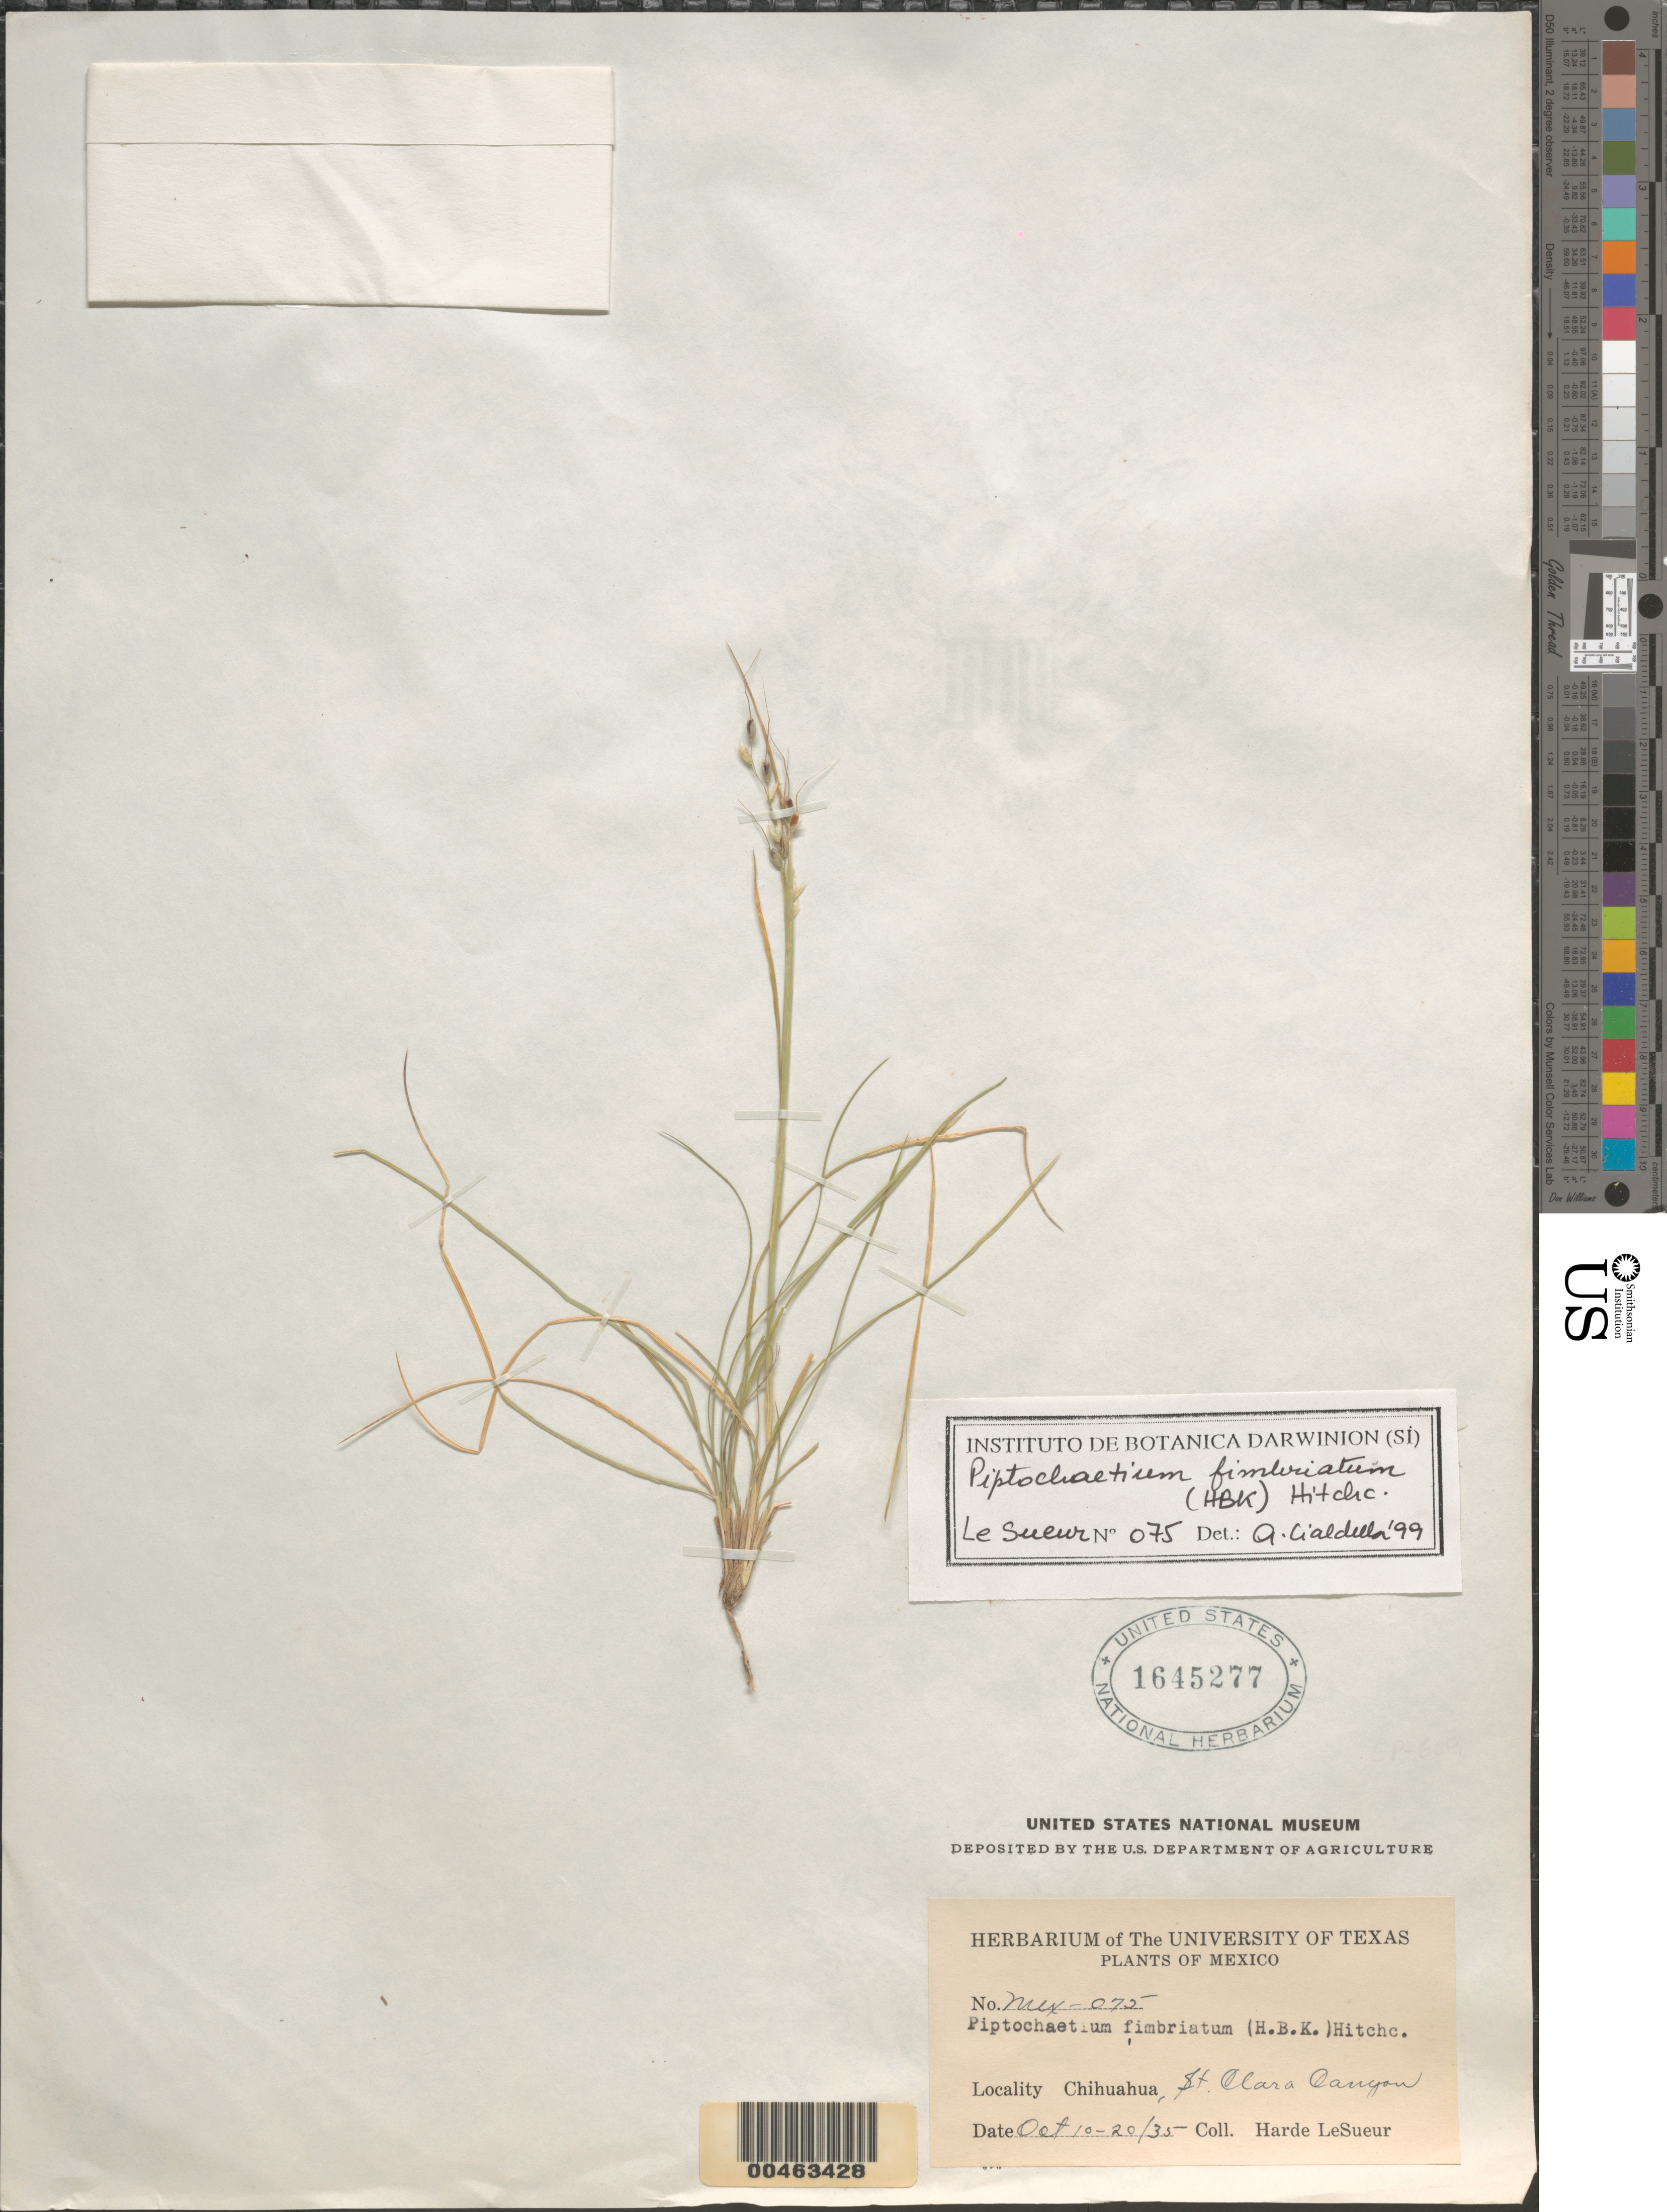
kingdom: Plantae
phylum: Tracheophyta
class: Liliopsida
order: Poales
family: Poaceae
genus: Piptochaetium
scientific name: Piptochaetium fimbriatum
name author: (Kunth) Hitchc.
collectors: D. H. LeSueur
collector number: Mex-075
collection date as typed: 10 Oct 1935 to 20 Oct 1935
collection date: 1935-10-10/1935-10-20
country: Mexico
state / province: Chihuahua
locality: St. Clara Canyon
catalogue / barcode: US 1645277